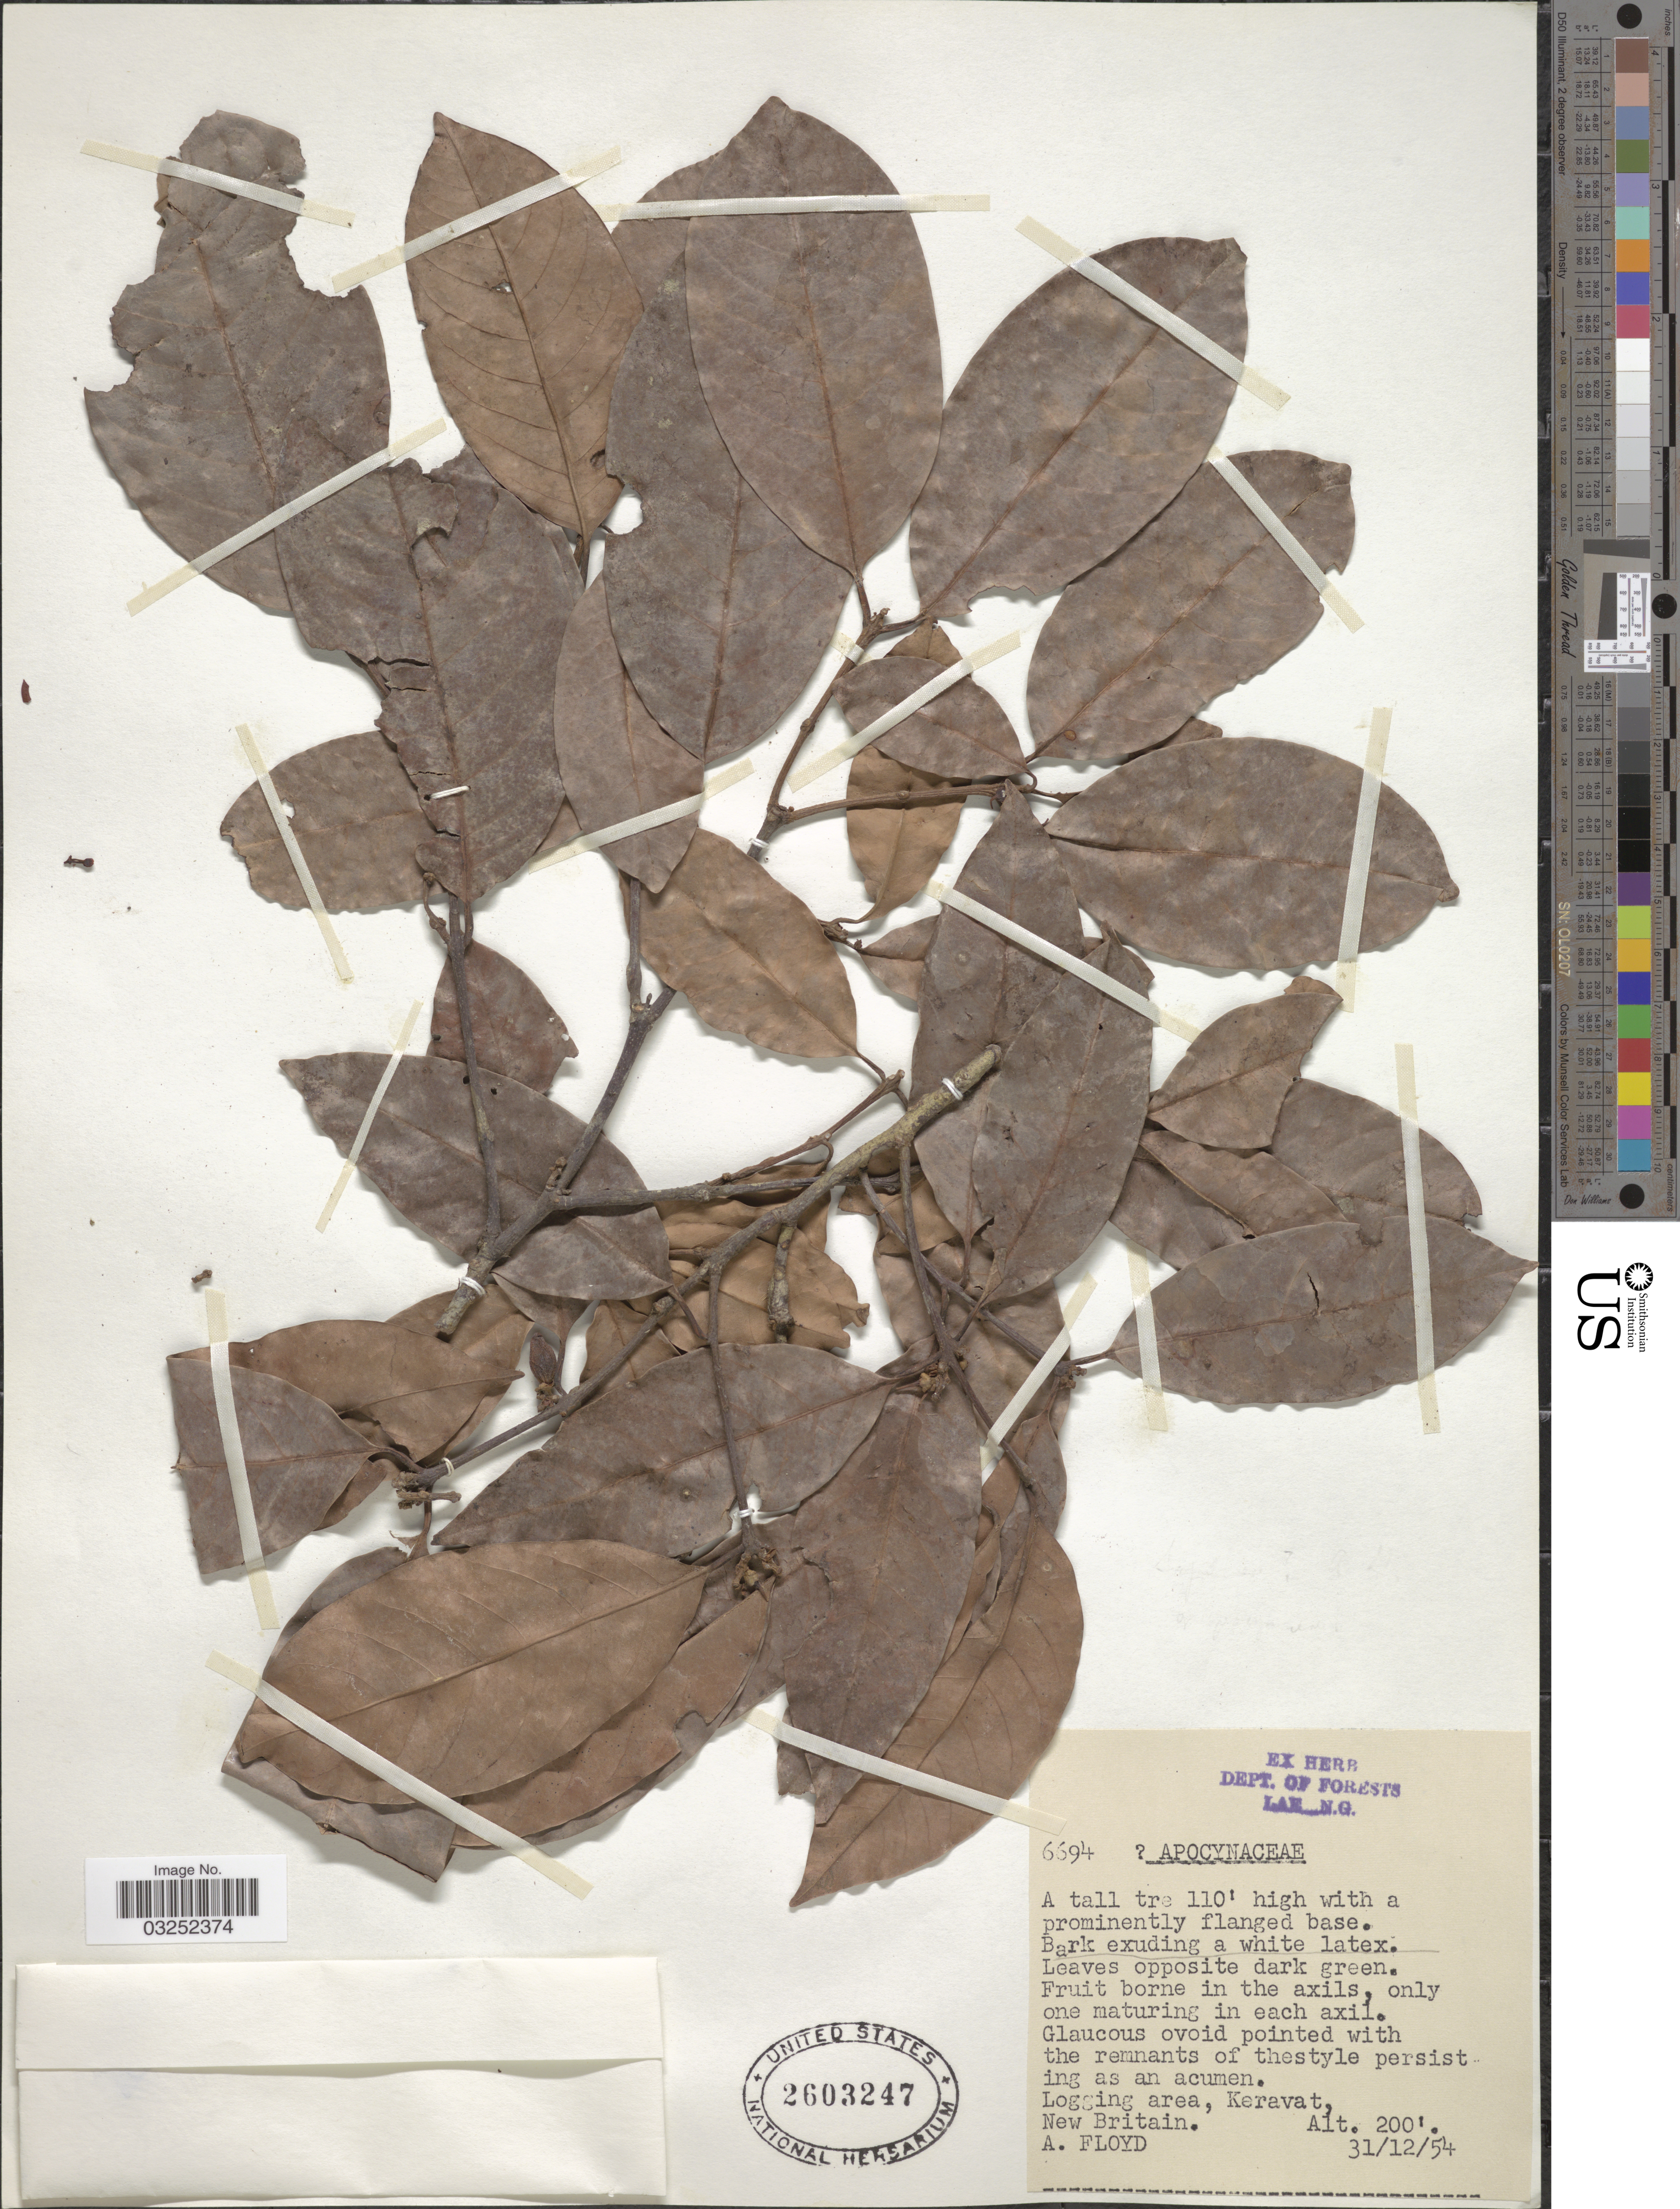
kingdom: Plantae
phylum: Tracheophyta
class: Magnoliopsida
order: Gentianales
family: Apocynaceae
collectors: A. Floyd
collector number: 6694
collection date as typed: Transcribed d/m/y: 31/12/54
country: Papua New Guinea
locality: Logging area, Keravat, New Britain.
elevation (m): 61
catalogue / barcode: US 2603247